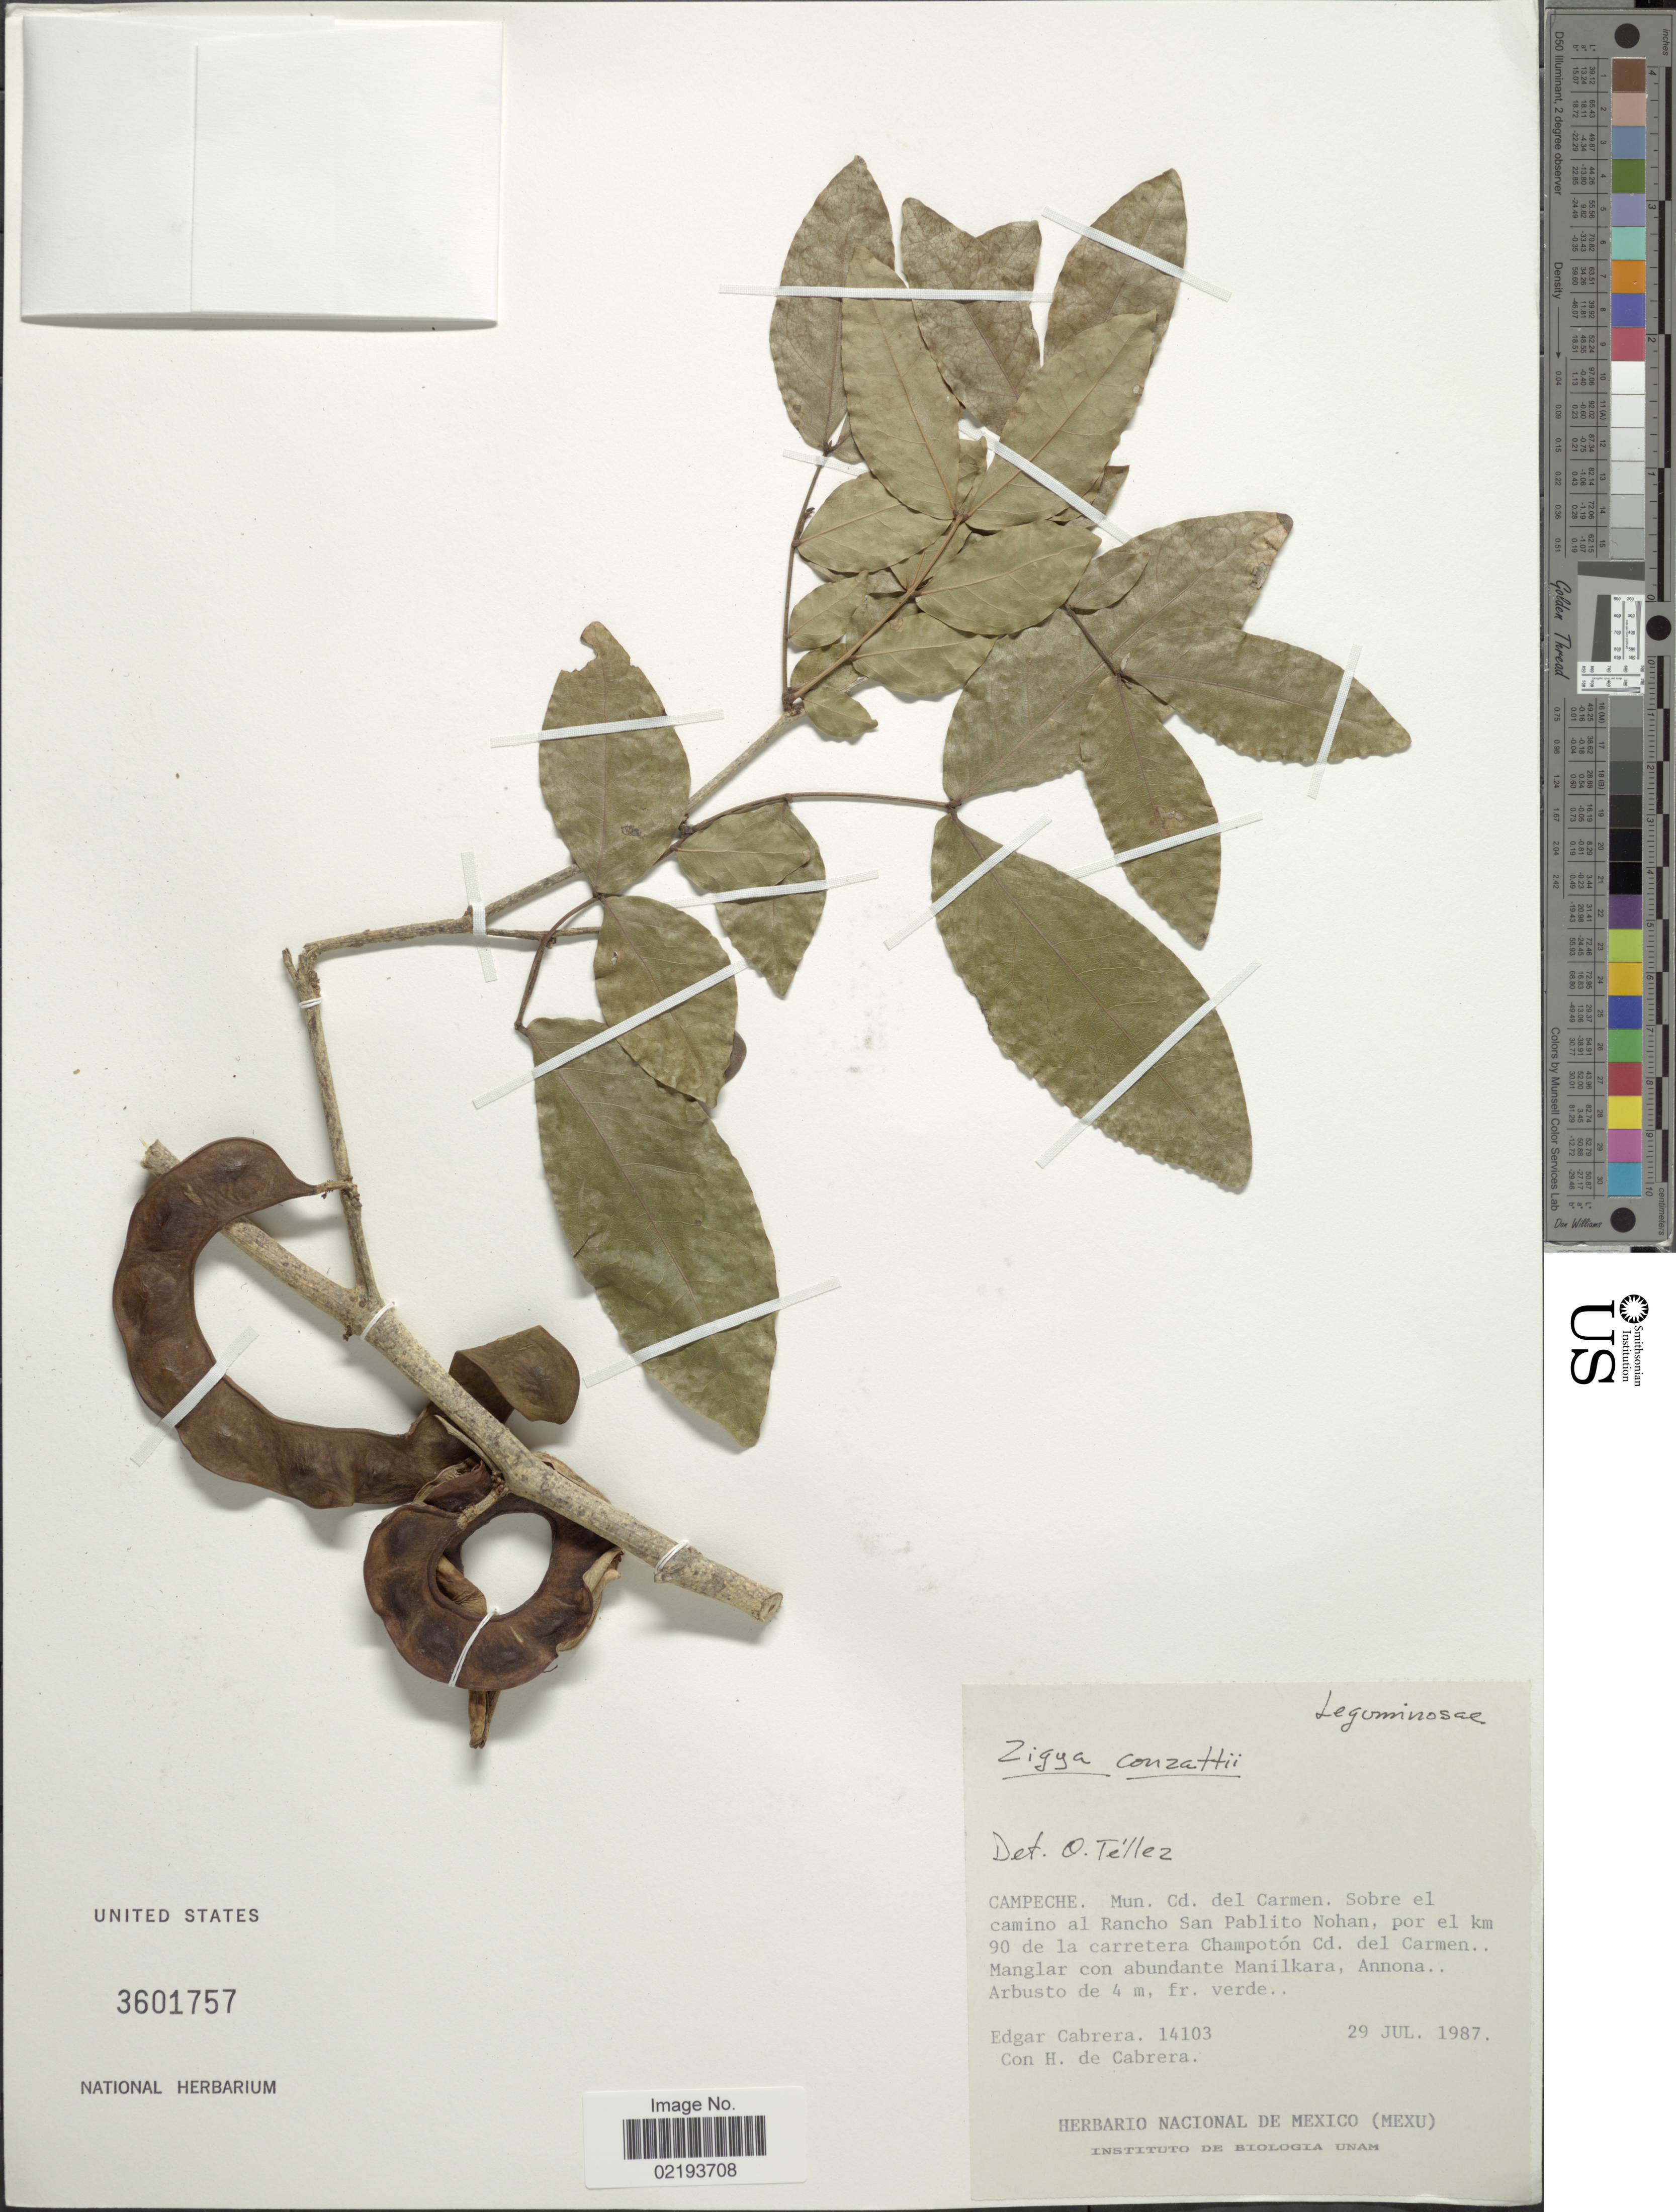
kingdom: Plantae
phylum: Tracheophyta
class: Magnoliopsida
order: Fabales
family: Fabaceae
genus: Zygia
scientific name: Zygia conzattii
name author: (Standl.) Britton & Rose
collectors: E. Cabrera & H. de Cabrera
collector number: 14103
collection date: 1987-07-29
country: Mexico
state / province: Campeche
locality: Mun Cd del Carmen. Sobre el camino al Rancho San Pablito Nohan, por el km 90 de la carretera Champotón Cd. del Carmen., Manglar con abundante Manilkara, Annona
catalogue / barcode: US 3601757